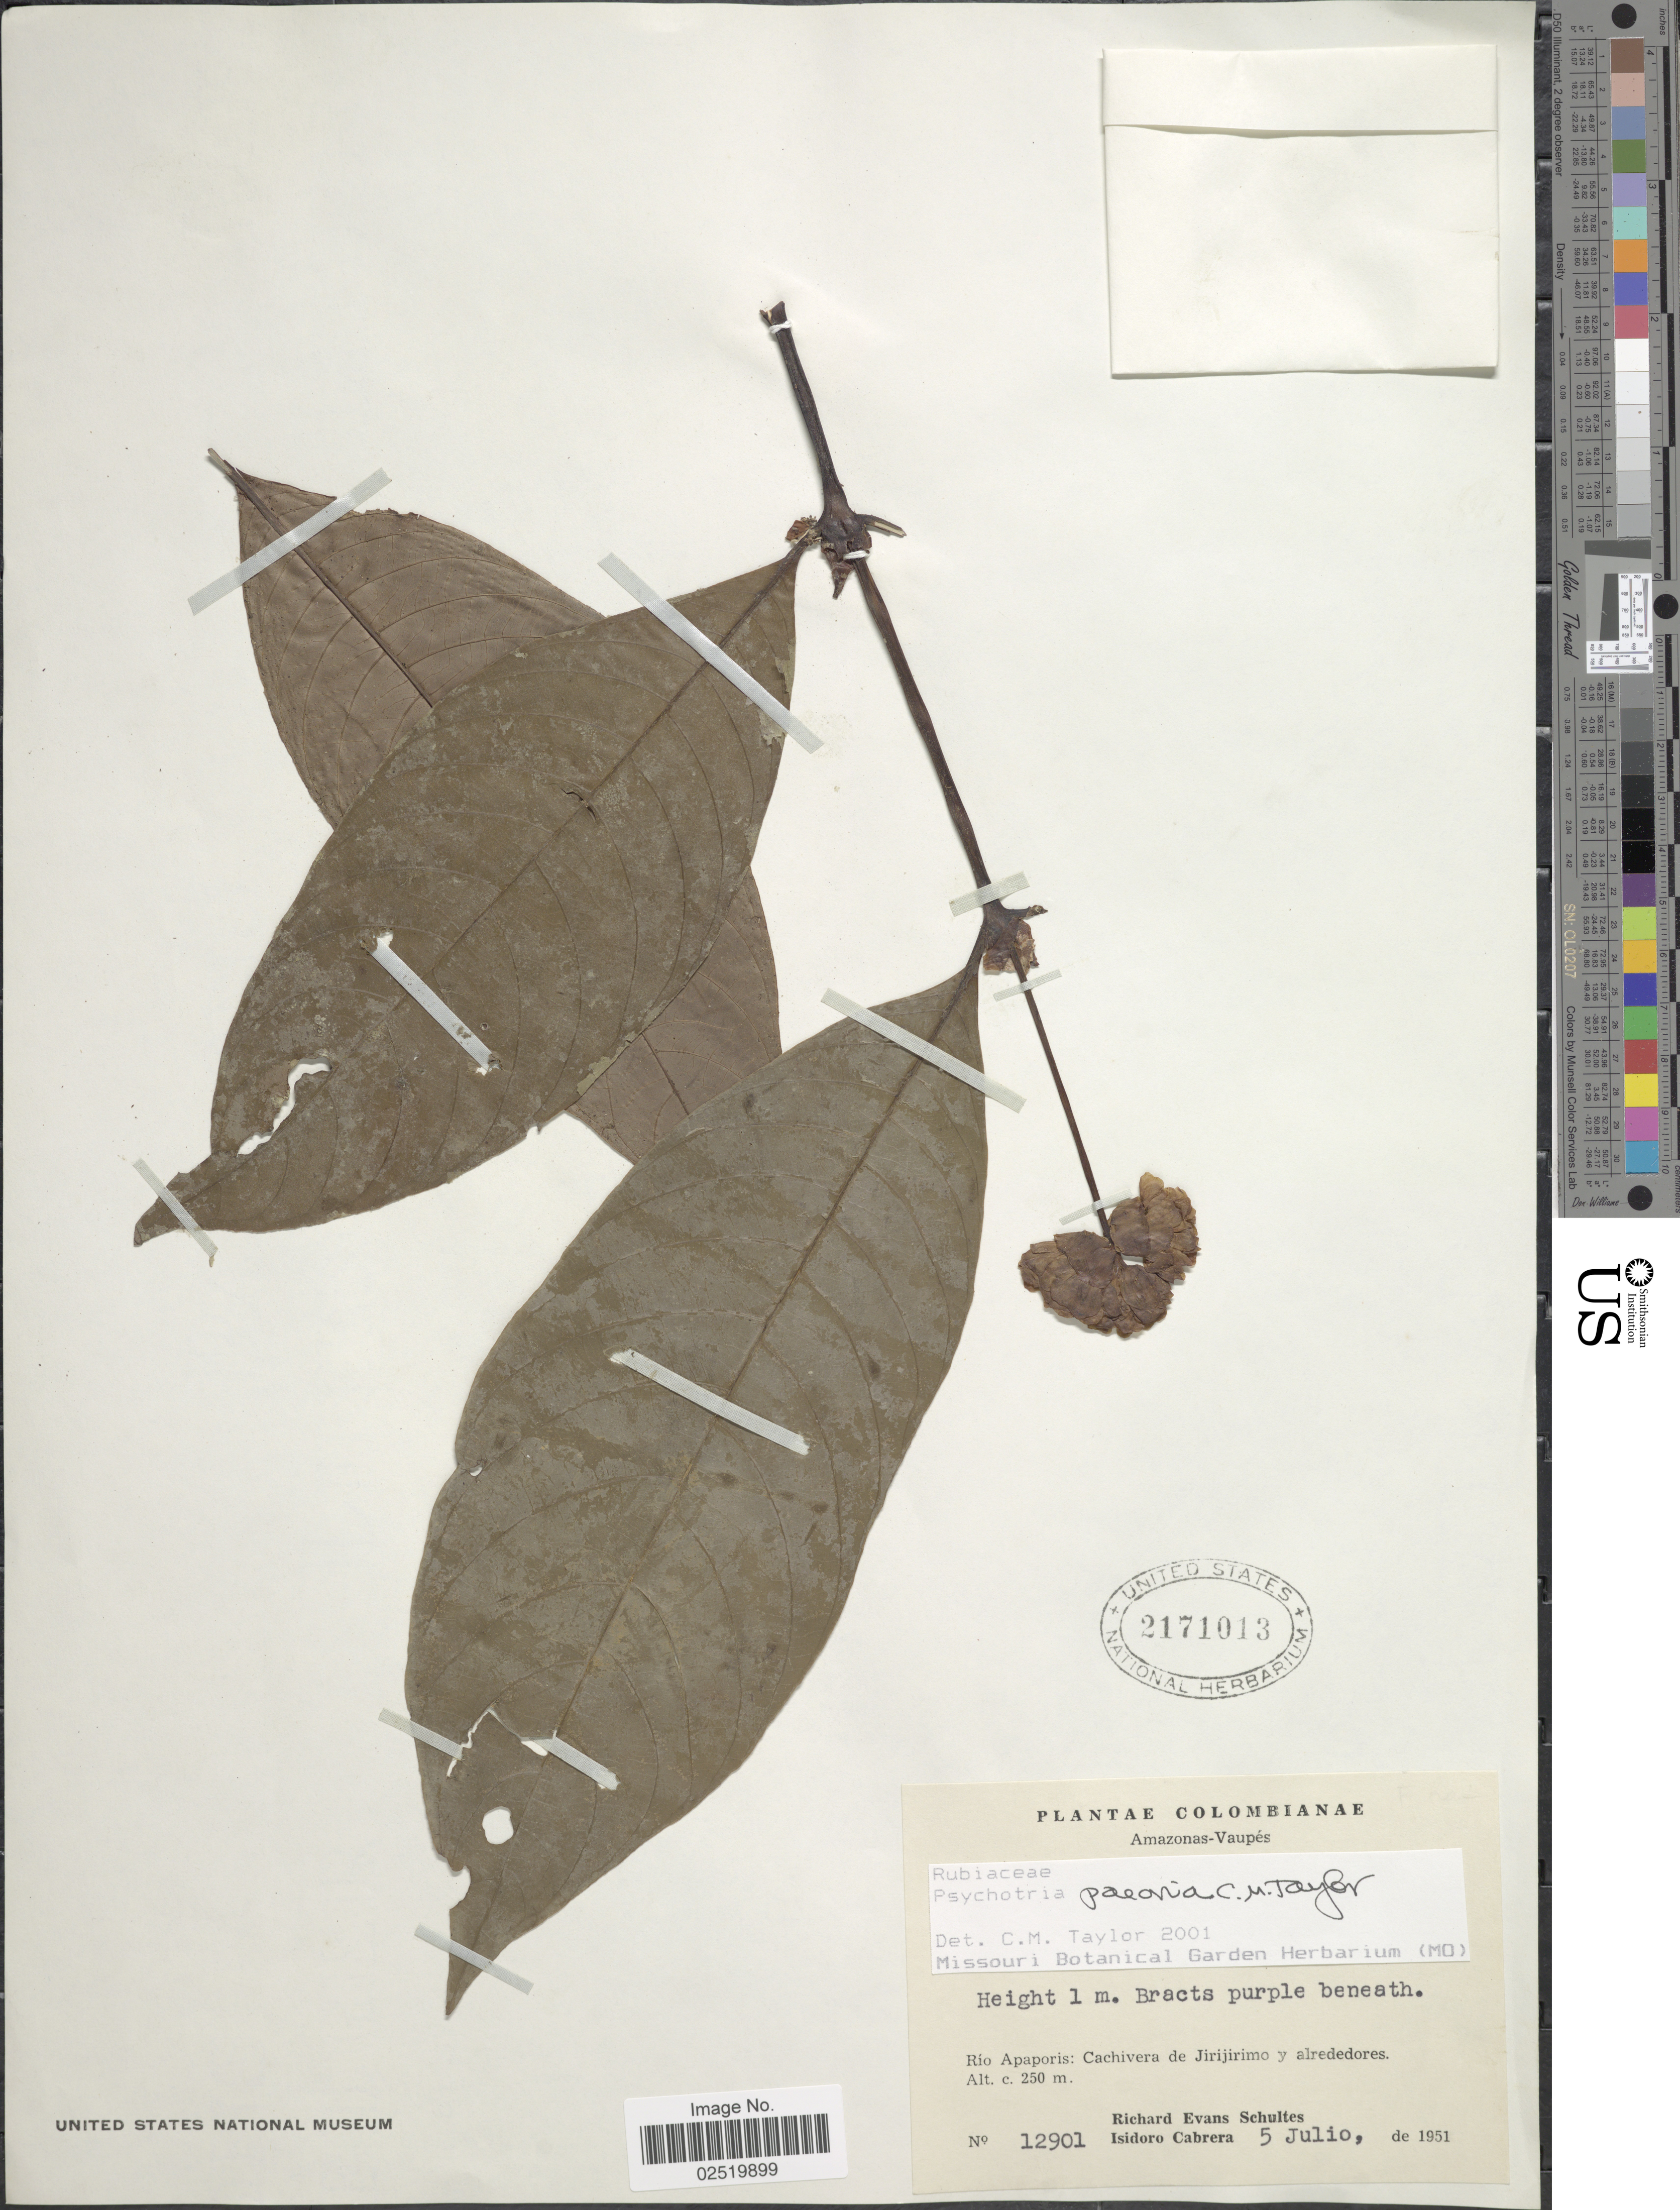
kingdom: Plantae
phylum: Tracheophyta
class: Magnoliopsida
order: Gentianales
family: Rubiaceae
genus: Psychotria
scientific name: Psychotria paeonia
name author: C.M. Taylor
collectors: R. E. Schultes & I. Cabrera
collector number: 12901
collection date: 1951-07-05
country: Colombia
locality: Amazonas-Vaupes. Rio Apaporis: Cachivera de Jirijirimo y alrededores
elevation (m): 250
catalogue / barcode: US 2171013